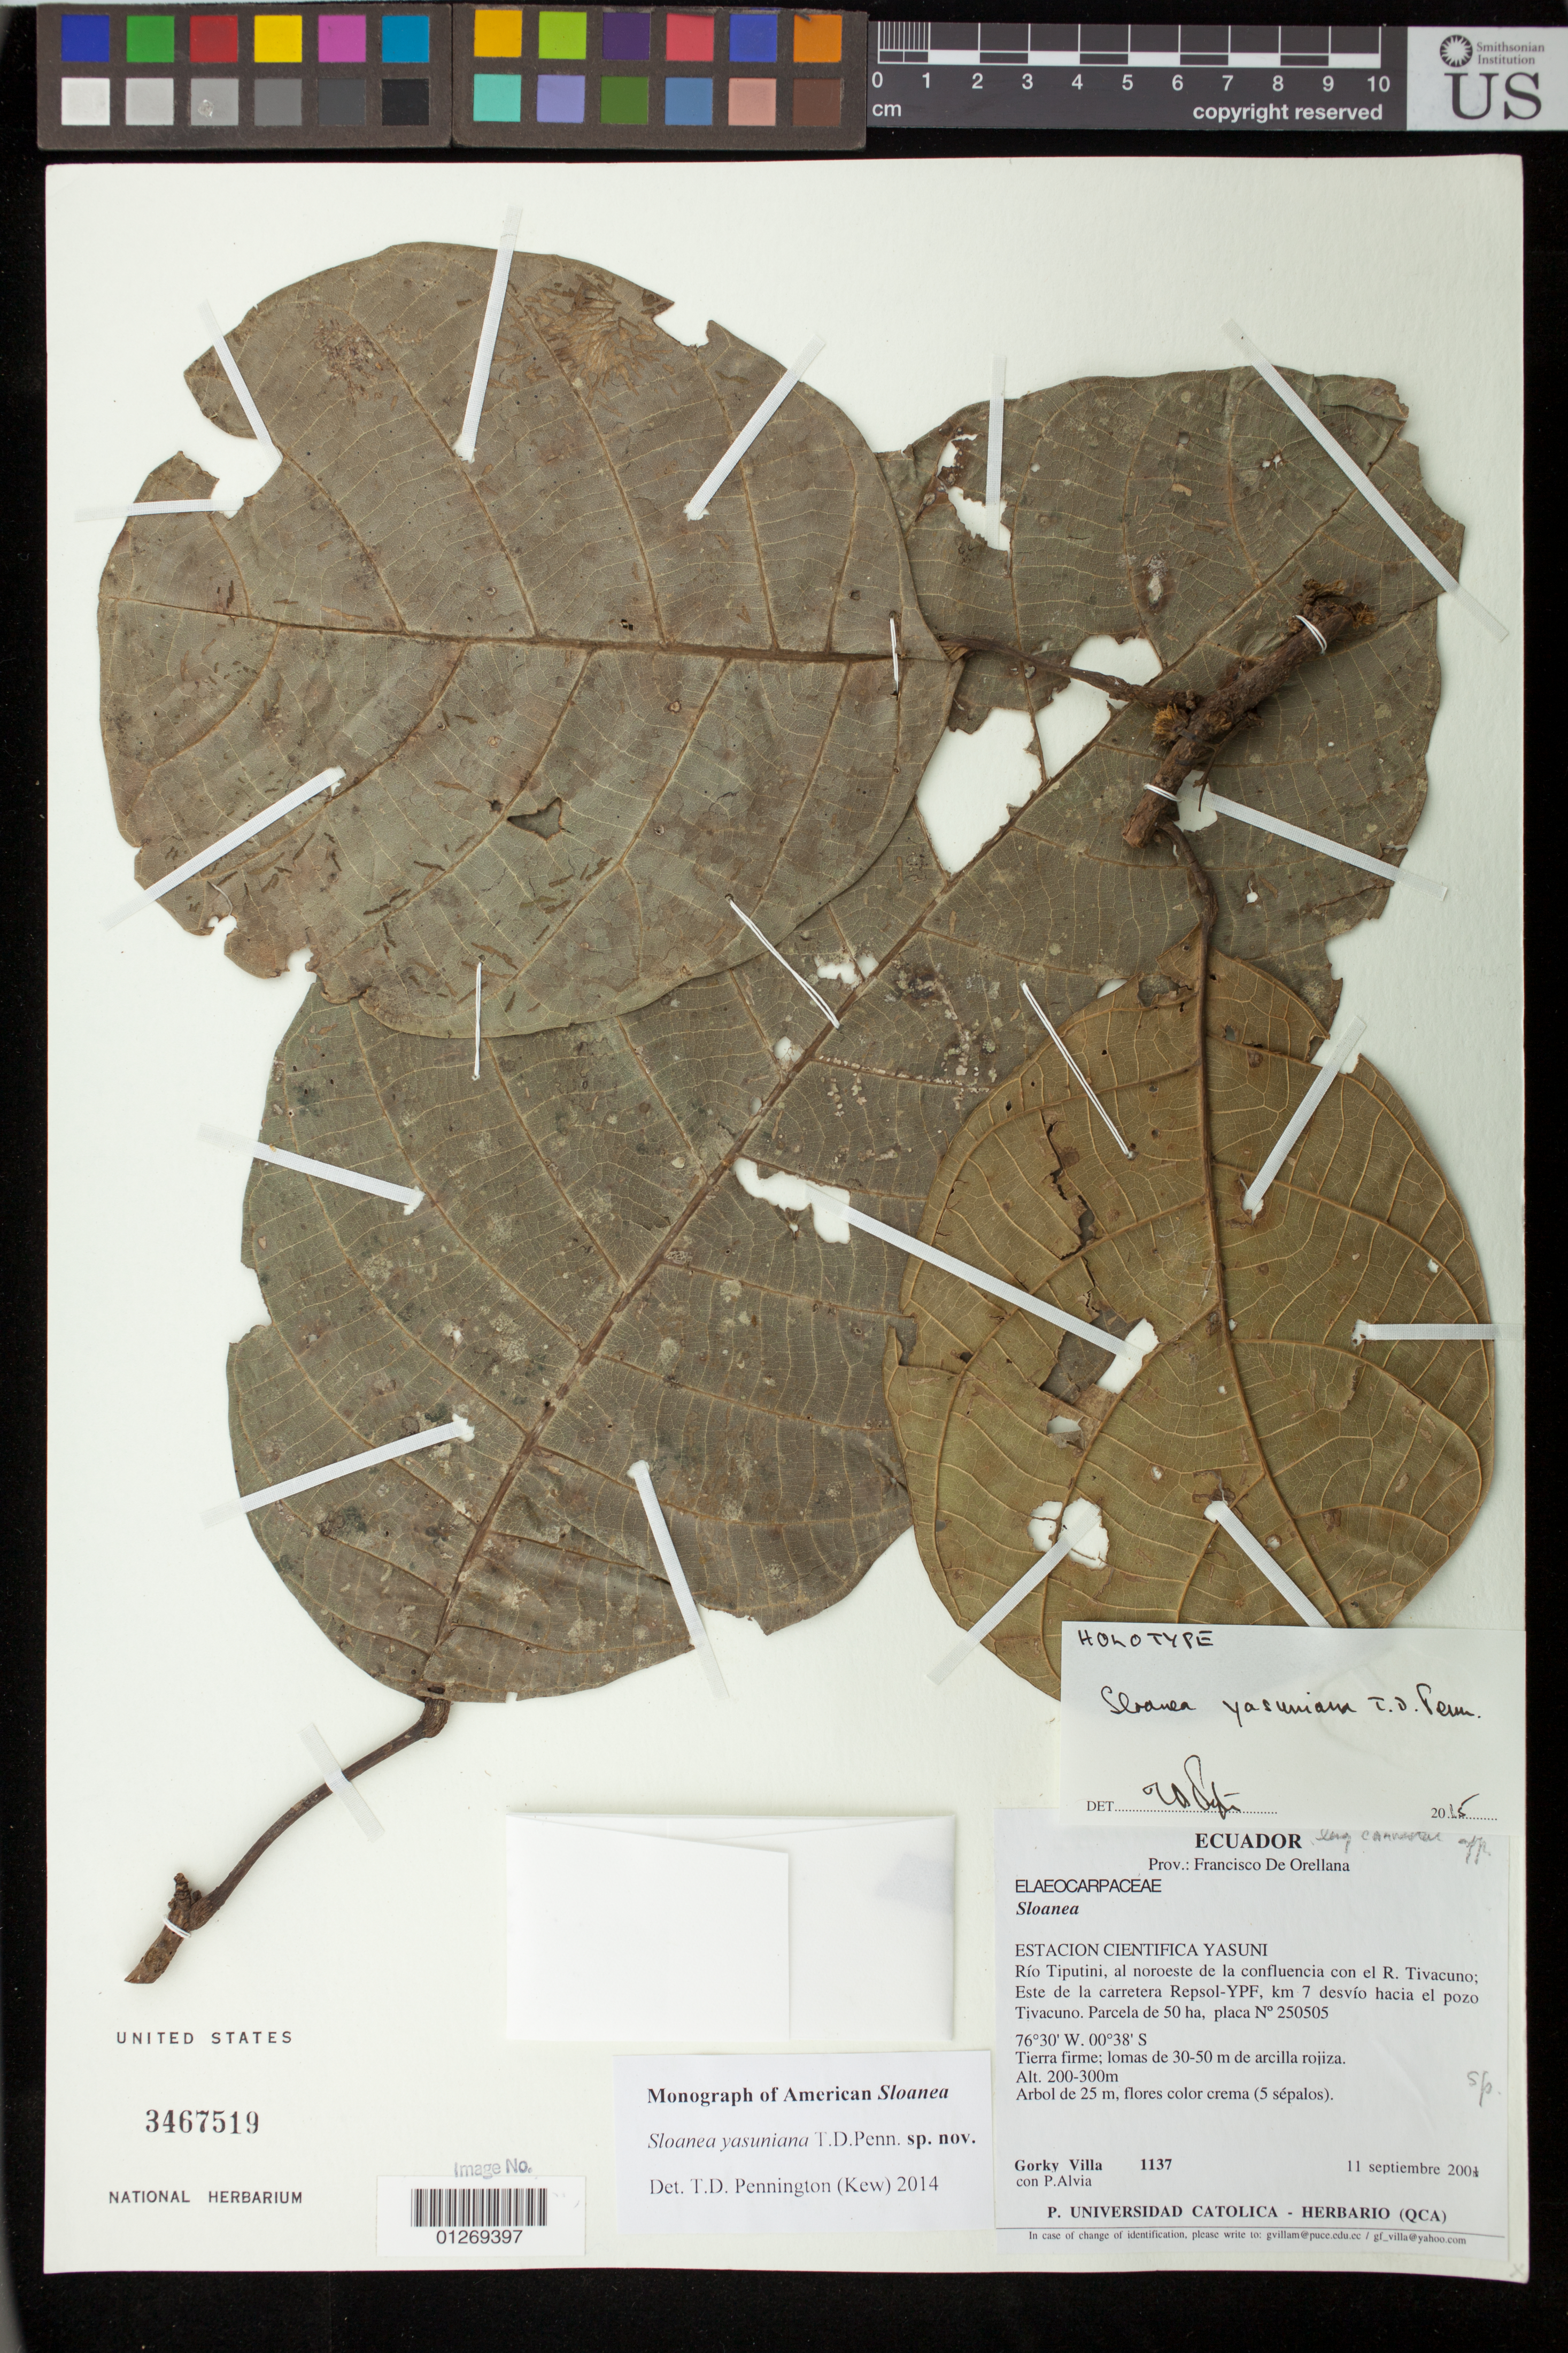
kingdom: Plantae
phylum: Tracheophyta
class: Magnoliopsida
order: Oxalidales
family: Elaeocarpaceae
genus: Sloanea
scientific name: Sloanea yasuniana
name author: T.D. Penn.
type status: Holotype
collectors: G. Villa & P. Alvia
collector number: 1137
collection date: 2001-09-11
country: Ecuador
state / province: Orellana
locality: Prov. Francisco de Orellana. Estacion Cientifica Yasuni. Rio Tiputini, al noroeste de la confluencia con el R. Tivacuno; Este de la carretera Repsol-YPF, km 7 desvío hacia el pozo Tivacuno. Parcela de 50 ha., placa No. 250505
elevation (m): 200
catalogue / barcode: US 3467519